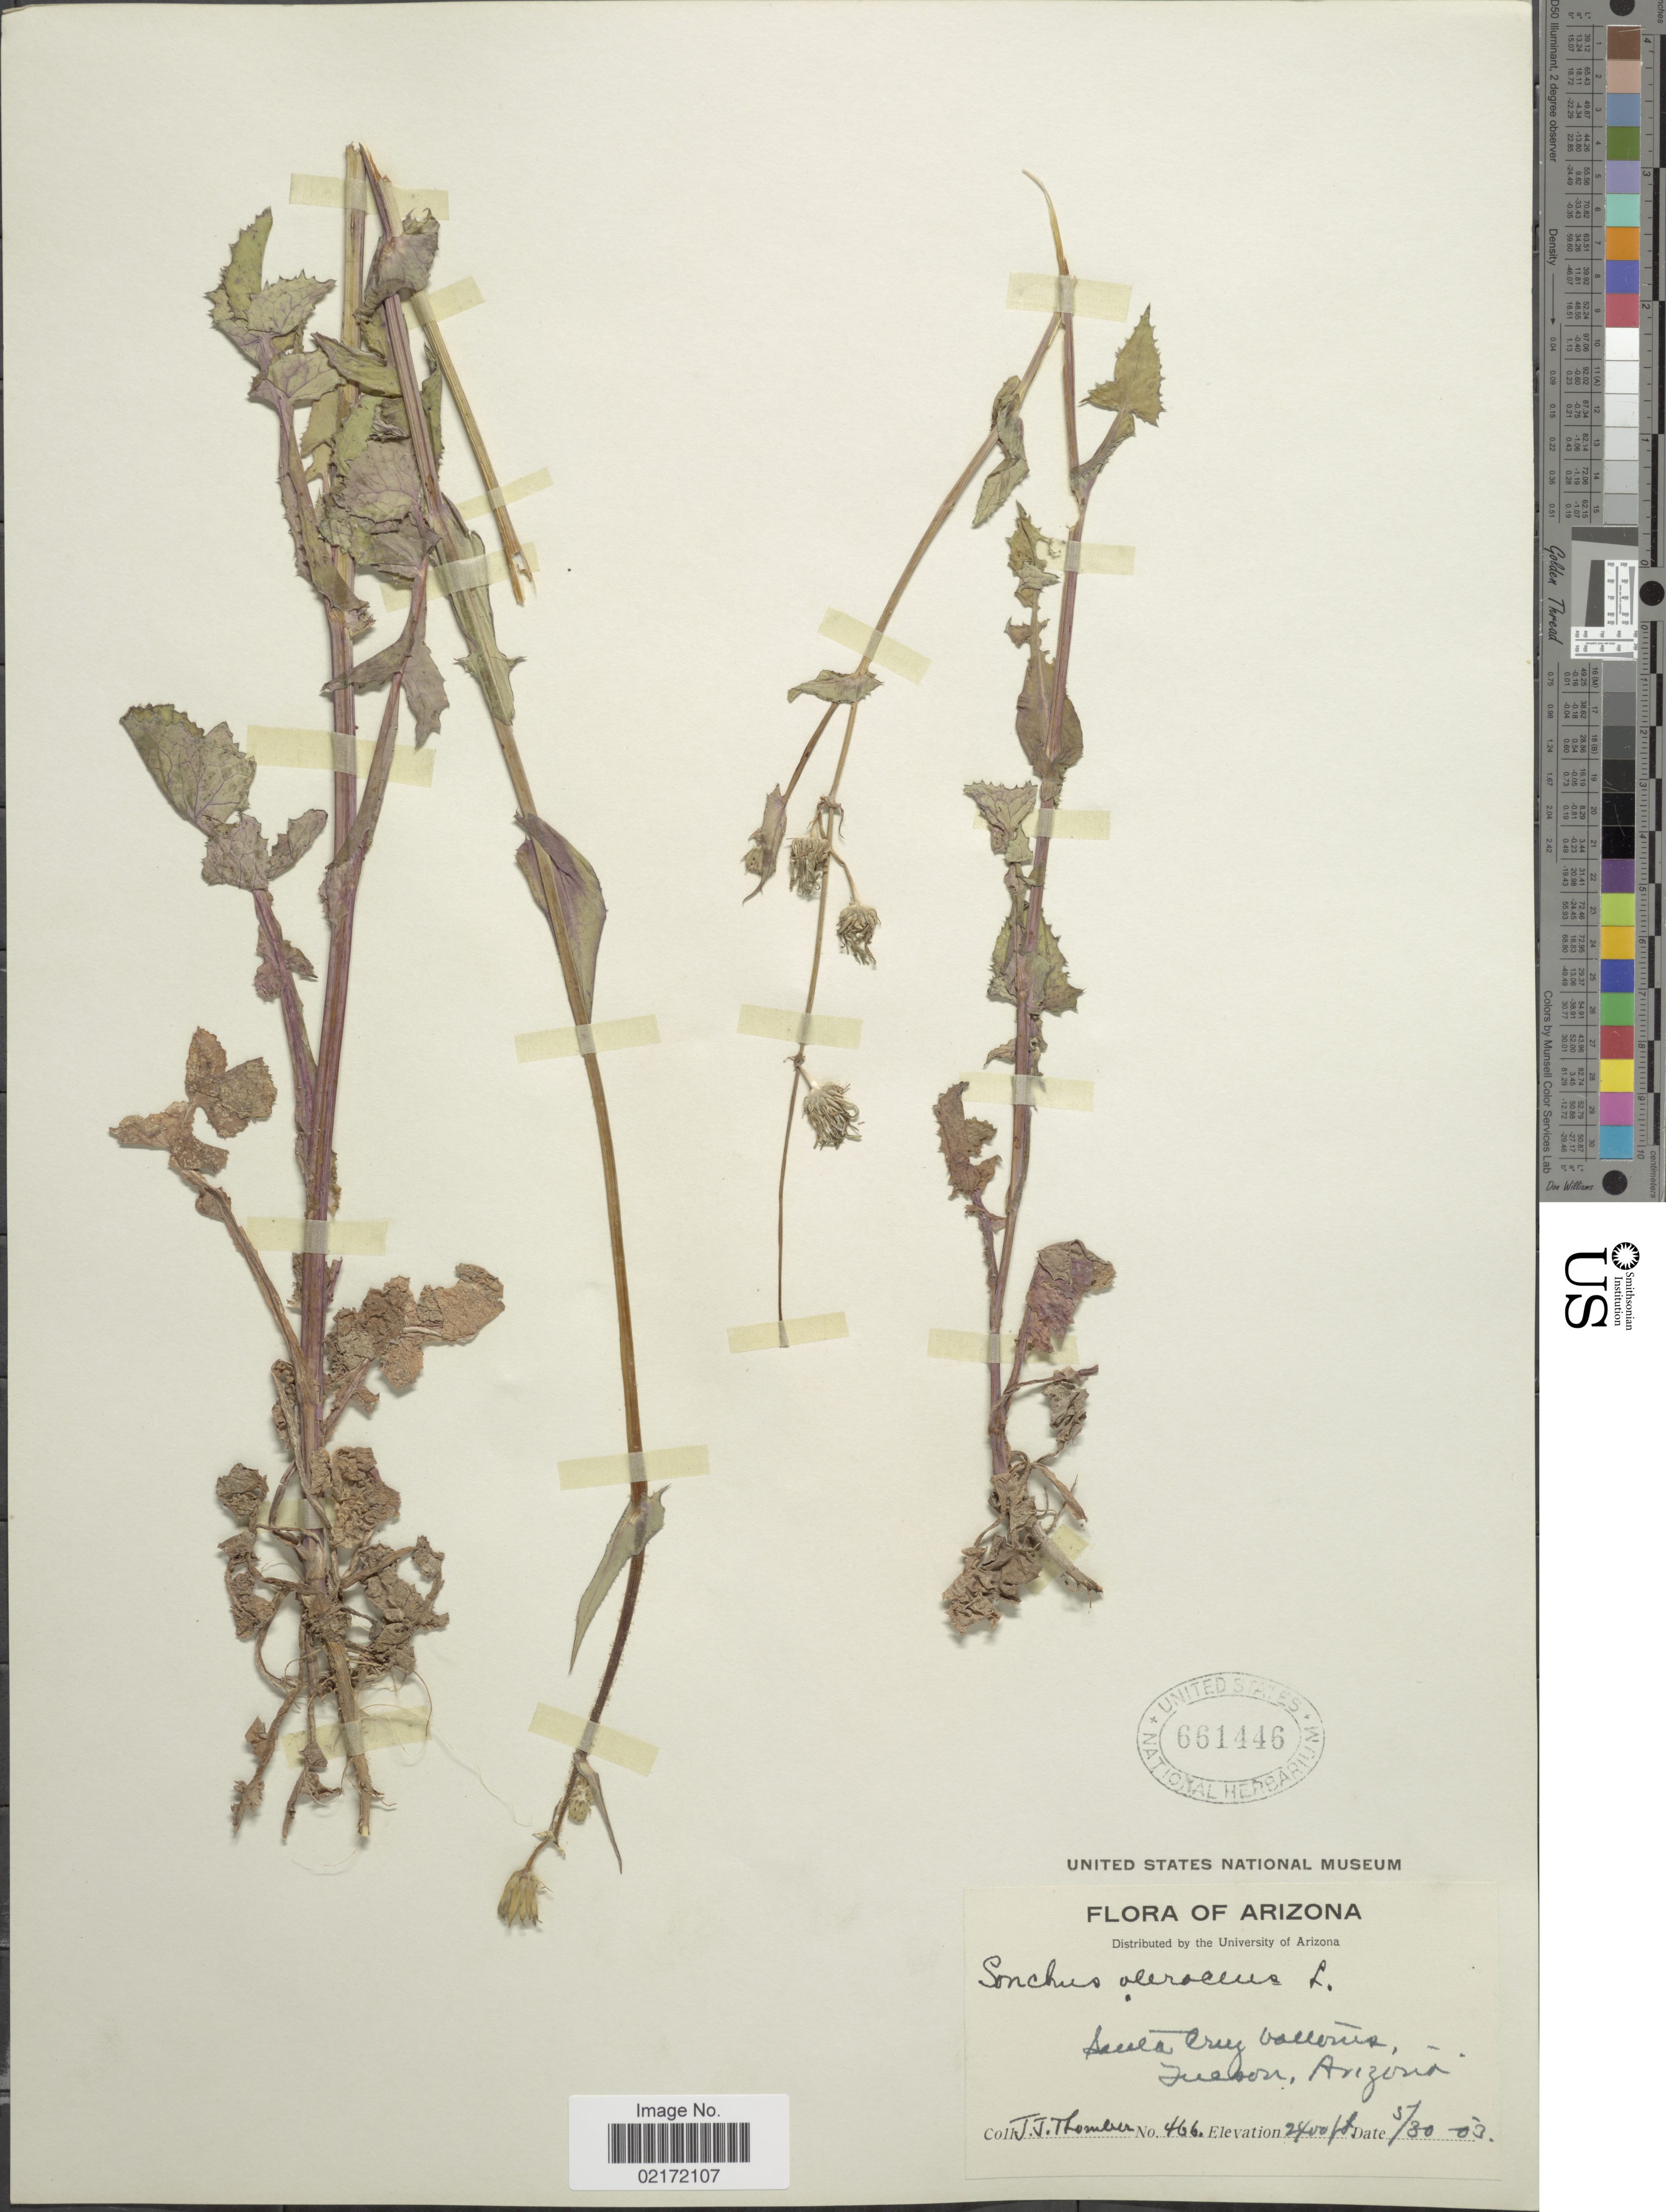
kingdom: Plantae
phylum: Tracheophyta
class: Magnoliopsida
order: Asterales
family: Asteraceae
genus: Sonchus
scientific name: Sonchus oleraceus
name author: L.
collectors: J. Thornber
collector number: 466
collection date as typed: Transcribed d/m/y: 30/5/03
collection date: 1903-05-30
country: United States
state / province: Arizona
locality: Santa Cruz Bottoms Tucson, Arizona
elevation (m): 732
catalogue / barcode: US 661446